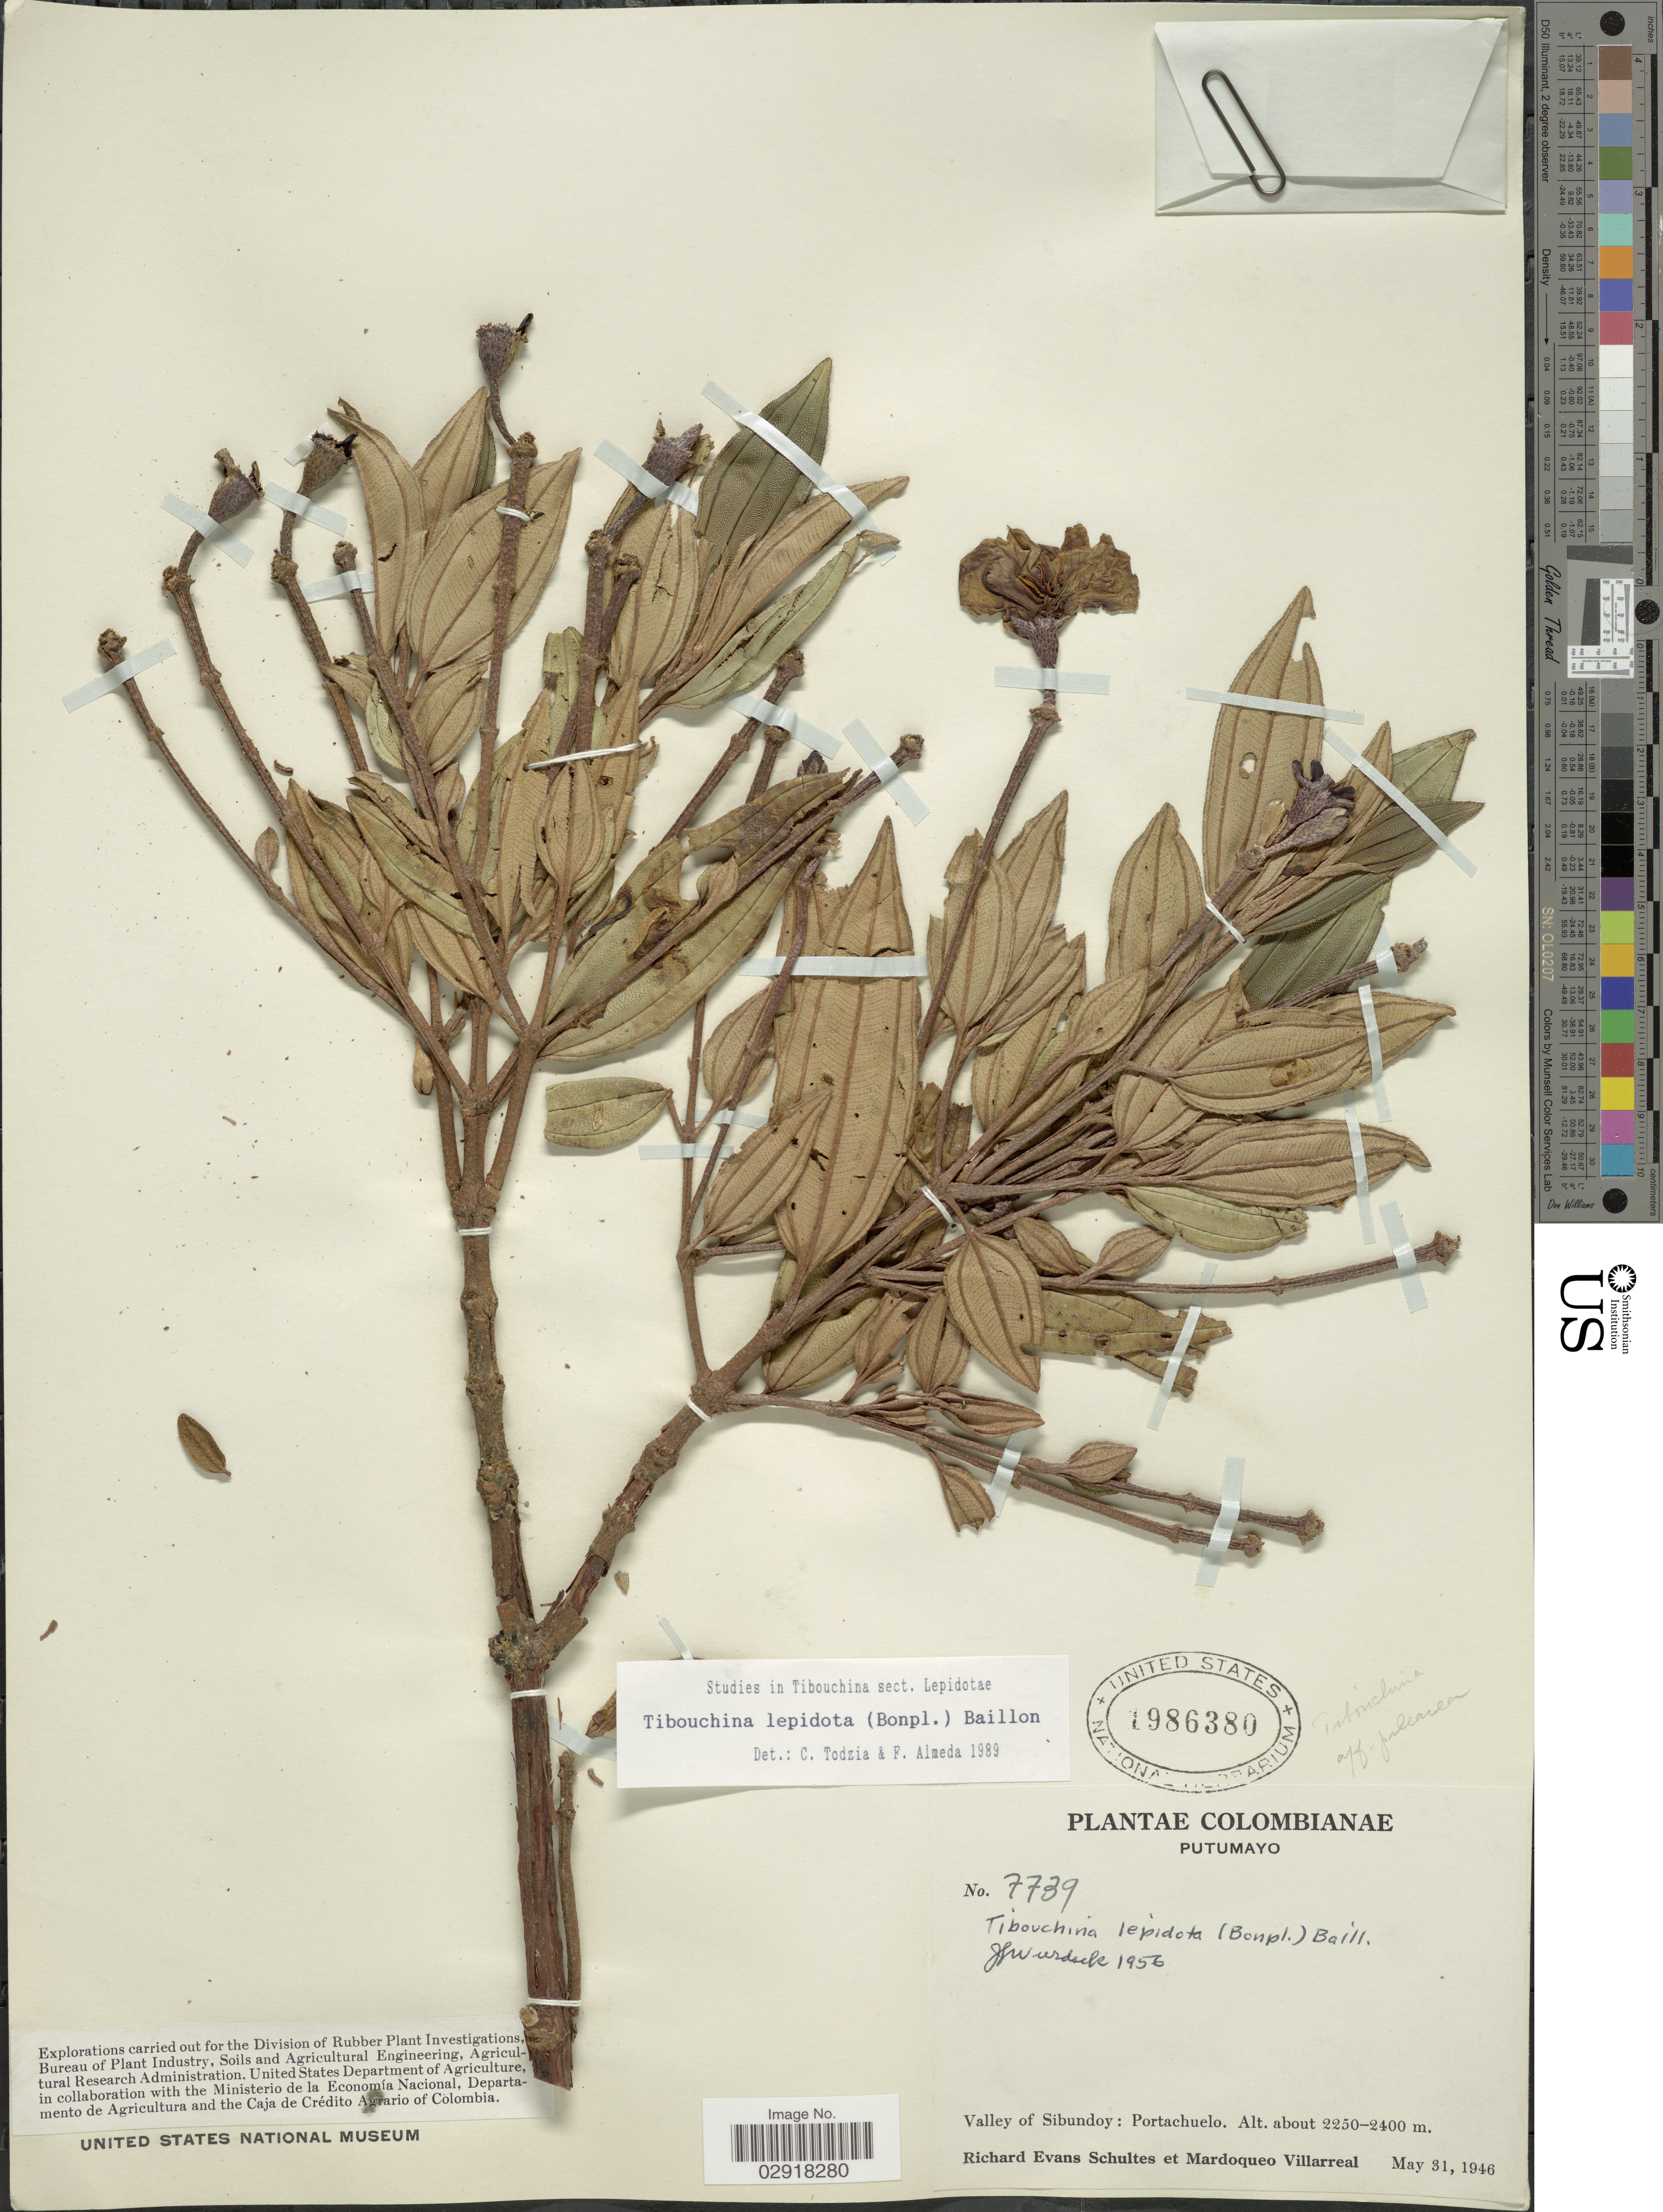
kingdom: Plantae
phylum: Tracheophyta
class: Magnoliopsida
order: Myrtales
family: Melastomataceae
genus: Andesanthus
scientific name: Andesanthus lepidotus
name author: (Humb. & Bonpl.) P.J.F. Guim. & Michelang.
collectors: R. E. Schultes & M. Villareal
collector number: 7739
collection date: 1946-05-31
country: Colombia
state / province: Putumayo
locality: Valley of Sibundoy: Portachuelo.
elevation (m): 2250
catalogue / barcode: US 1986380